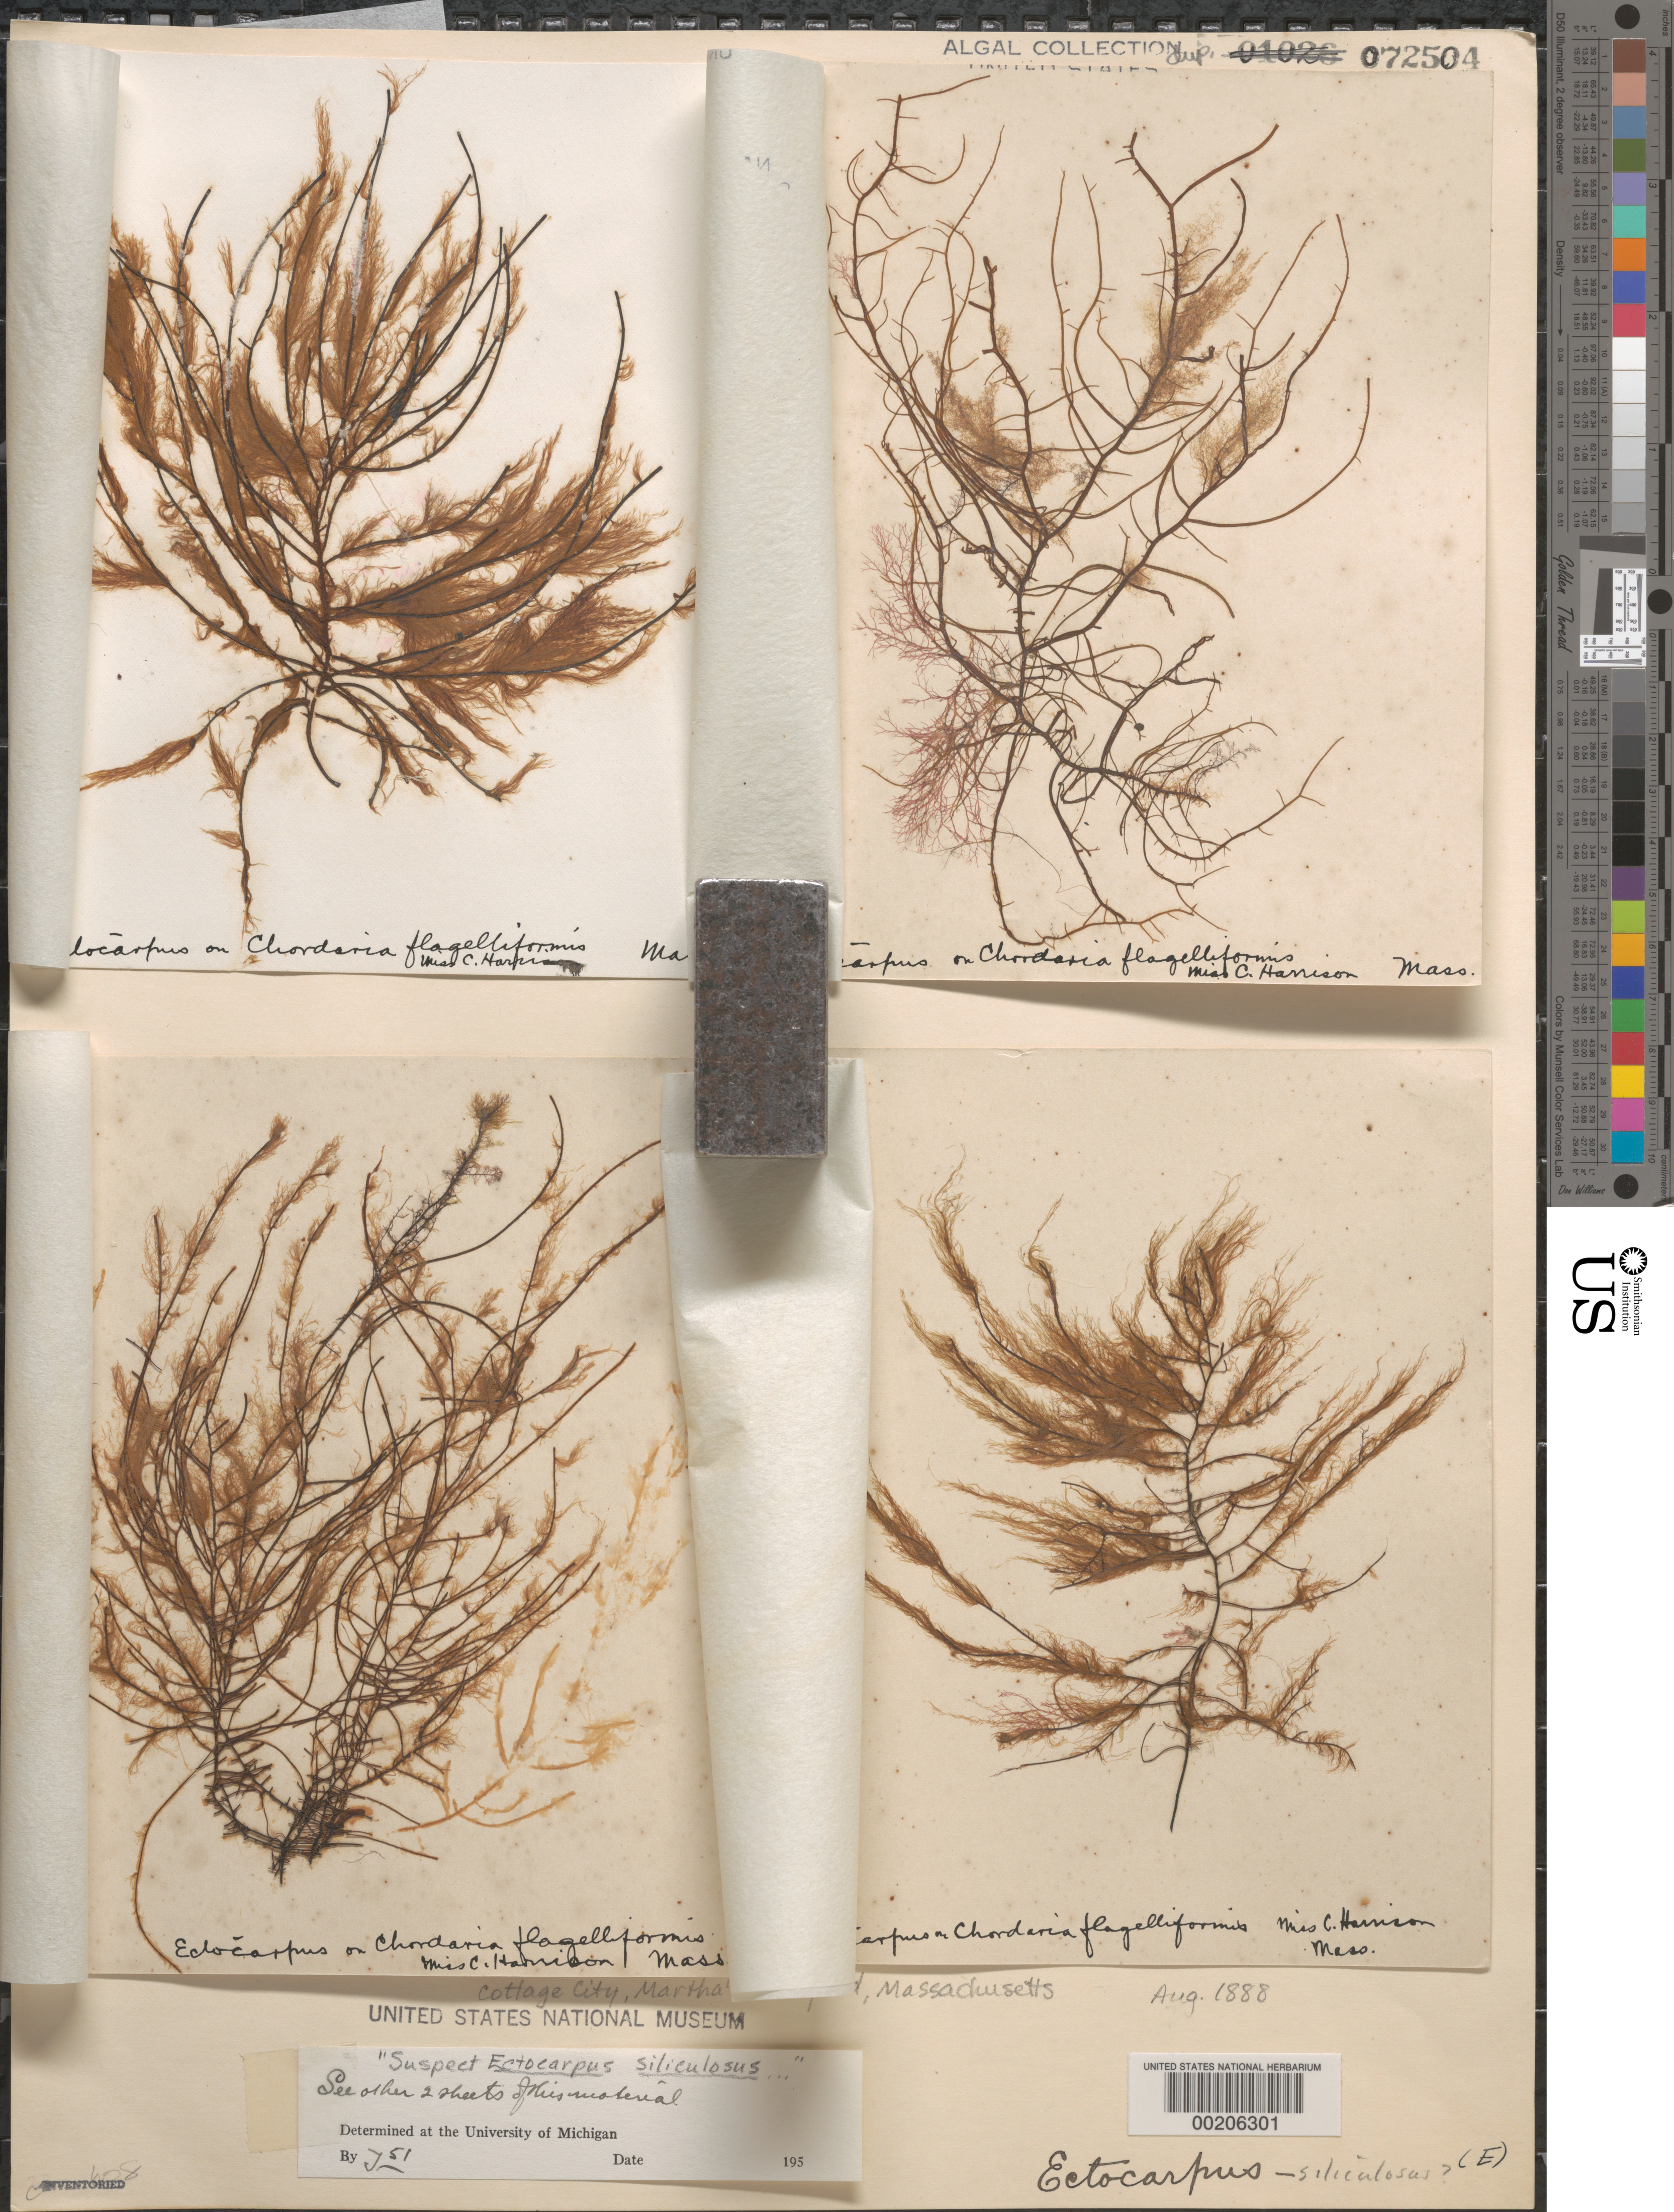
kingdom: Chromista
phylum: Ochrophyta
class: Phaeophyceae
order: Ectocarpales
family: Ectocarpaceae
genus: Ectocarpus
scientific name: Ectocarpus siliculosus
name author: (Dillwyn) Lyngbye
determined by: Taylor, William R.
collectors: C. Harrison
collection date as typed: Aug 1888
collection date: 1888-08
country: United States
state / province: Massachusetts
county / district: Dukes County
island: Martha's Vineyard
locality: Cottage City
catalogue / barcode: US 72504